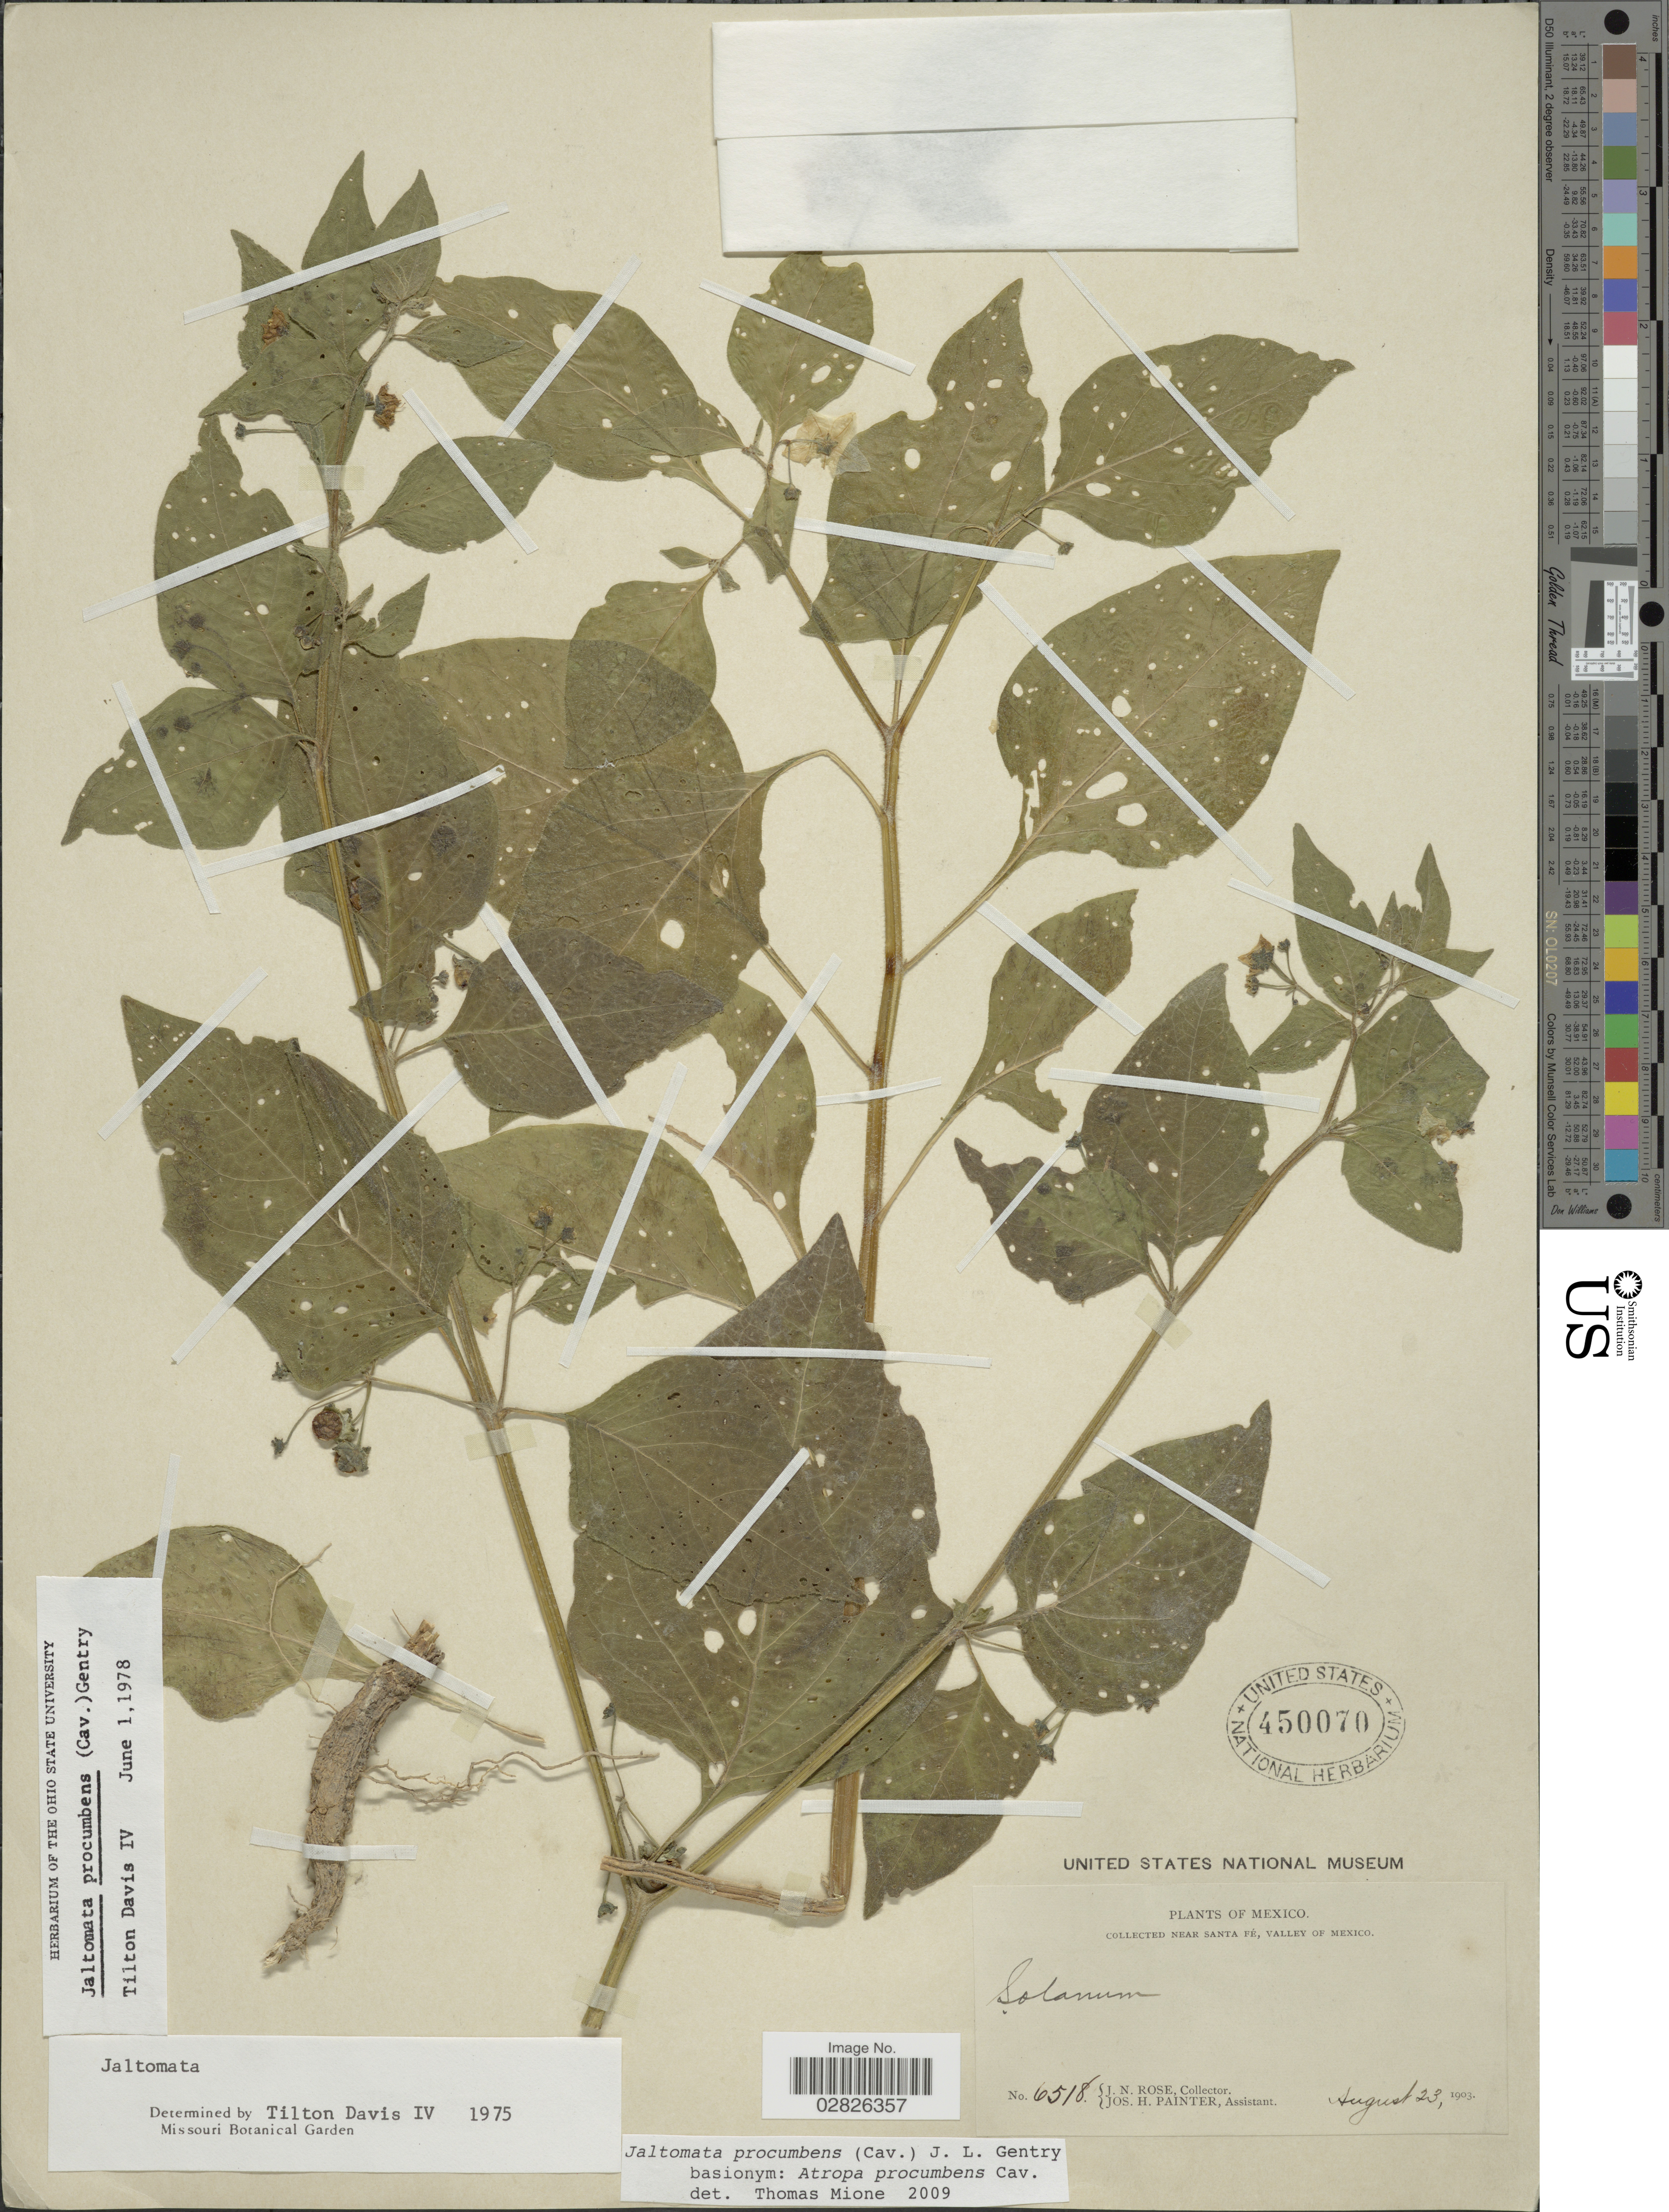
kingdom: Plantae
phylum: Tracheophyta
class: Magnoliopsida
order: Solanales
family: Solanaceae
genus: Jaltomata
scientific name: Jaltomata procumbens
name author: (Cav.) J.L. Gentry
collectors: J. N. Rose & J. H. Painter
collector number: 6518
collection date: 1903-08-23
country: Mexico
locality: Near Santa Fé, Valley of Mexico.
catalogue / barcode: US 450070